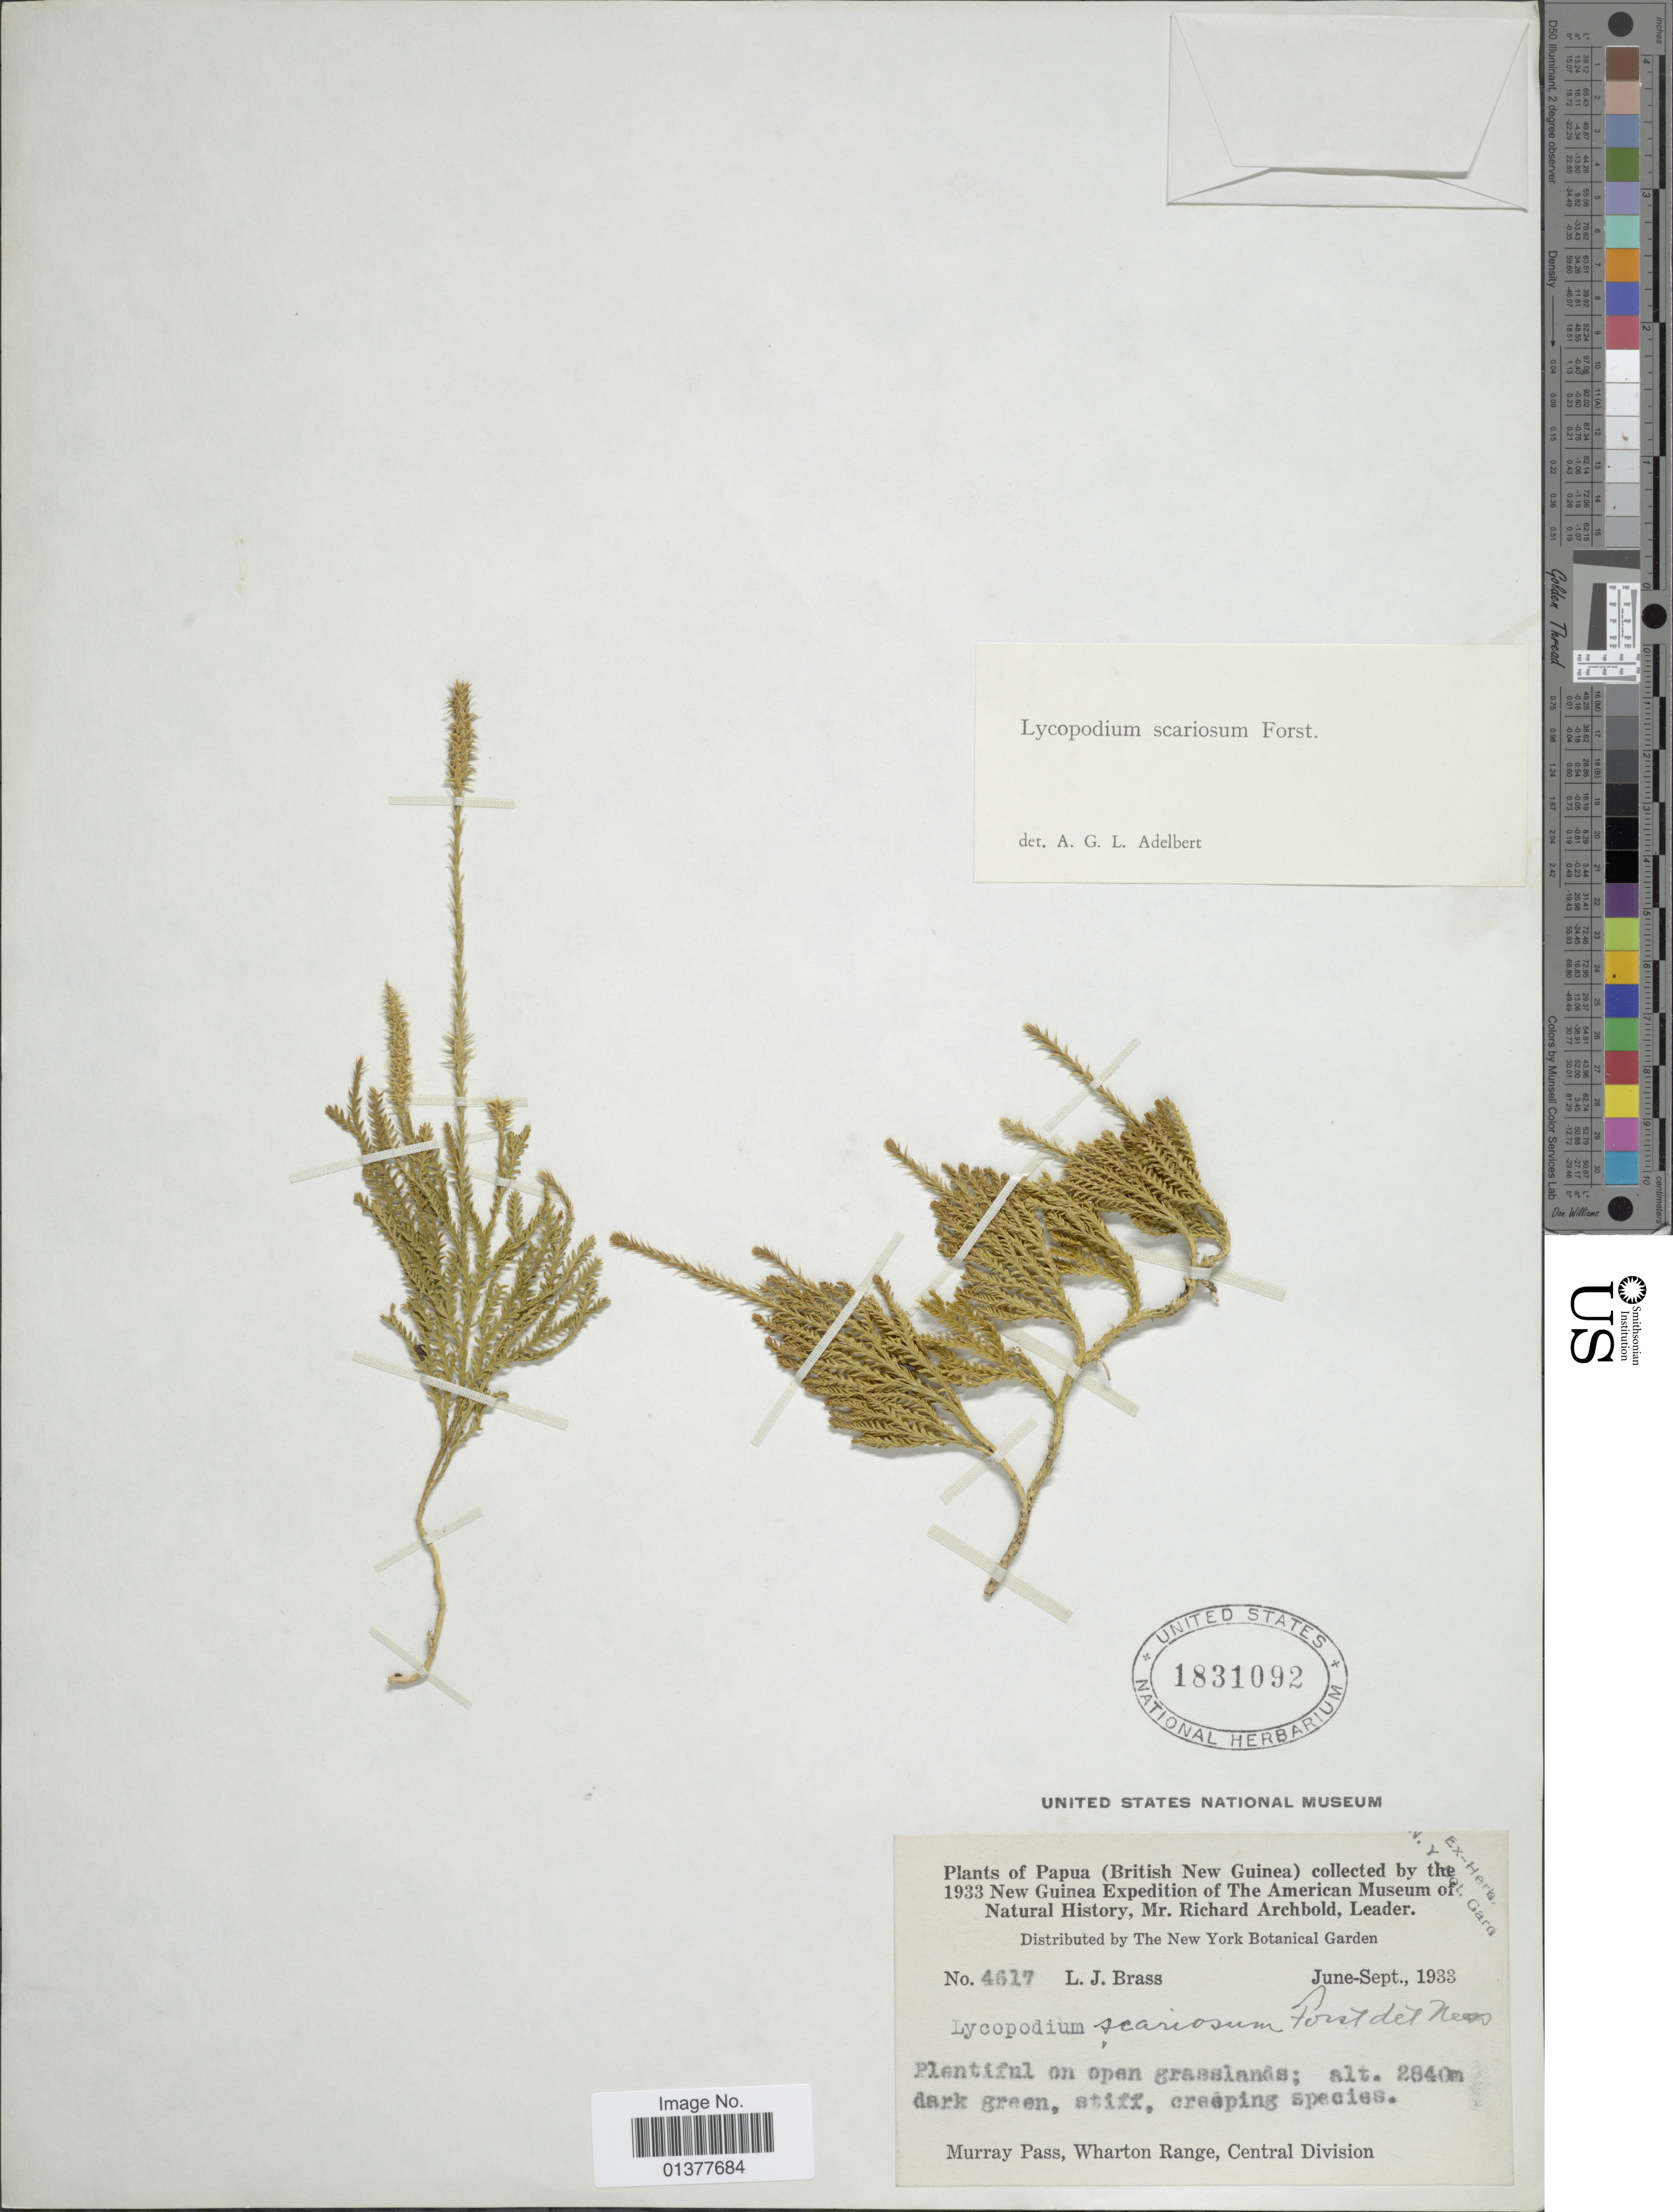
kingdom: Plantae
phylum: Tracheophyta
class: Lycopodiopsida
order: Lycopodiales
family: Lycopodiaceae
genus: Diphasium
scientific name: Diphasium scariosum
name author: (G. Forst.) Rothm.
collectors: L. J. Brass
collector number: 4617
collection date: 1933-06/1933-09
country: Papua New Guinea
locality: Papua(British New Guinea), Murray pass, Wharton Range, Central Division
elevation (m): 2840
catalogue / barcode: US 1831092